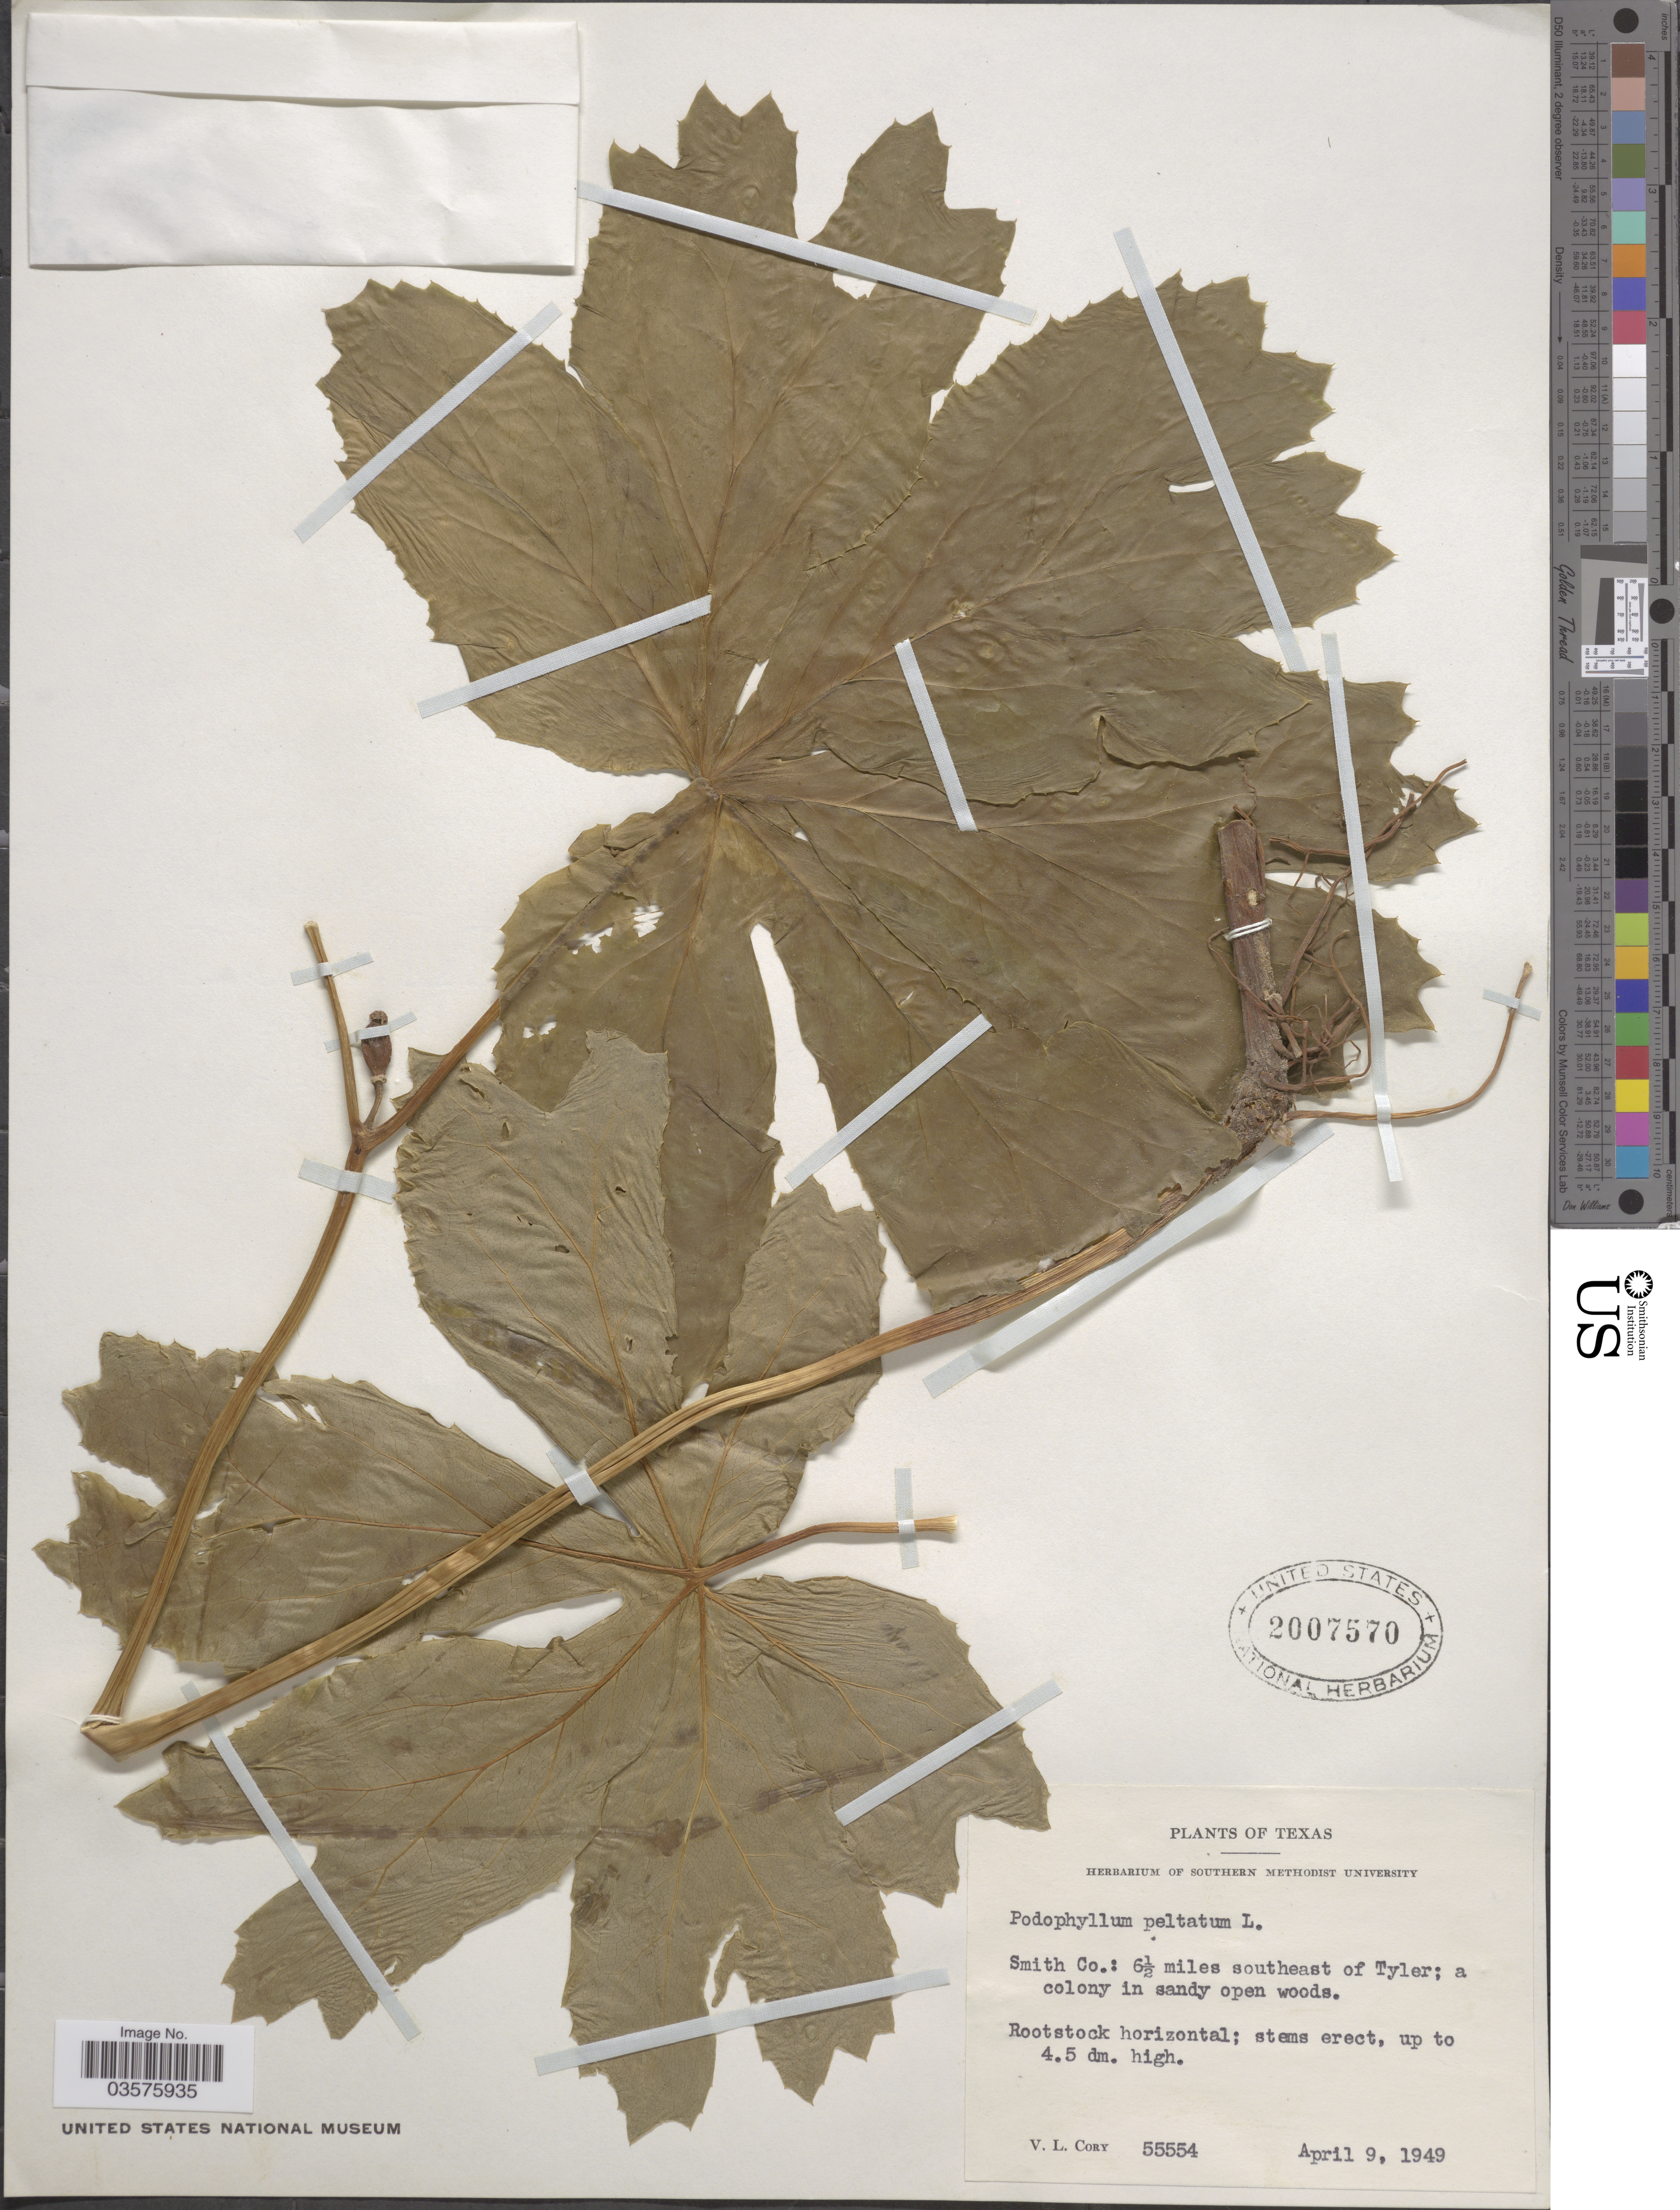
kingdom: Plantae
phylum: Tracheophyta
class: Magnoliopsida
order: Ranunculales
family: Berberidaceae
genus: Podophyllum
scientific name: Podophyllum peltatum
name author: L.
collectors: V. Cory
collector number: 55554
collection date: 1949-04-09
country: United States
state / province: Texas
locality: Smith Co.: 6½ miles southeast of Tyler.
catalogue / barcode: US 2007570